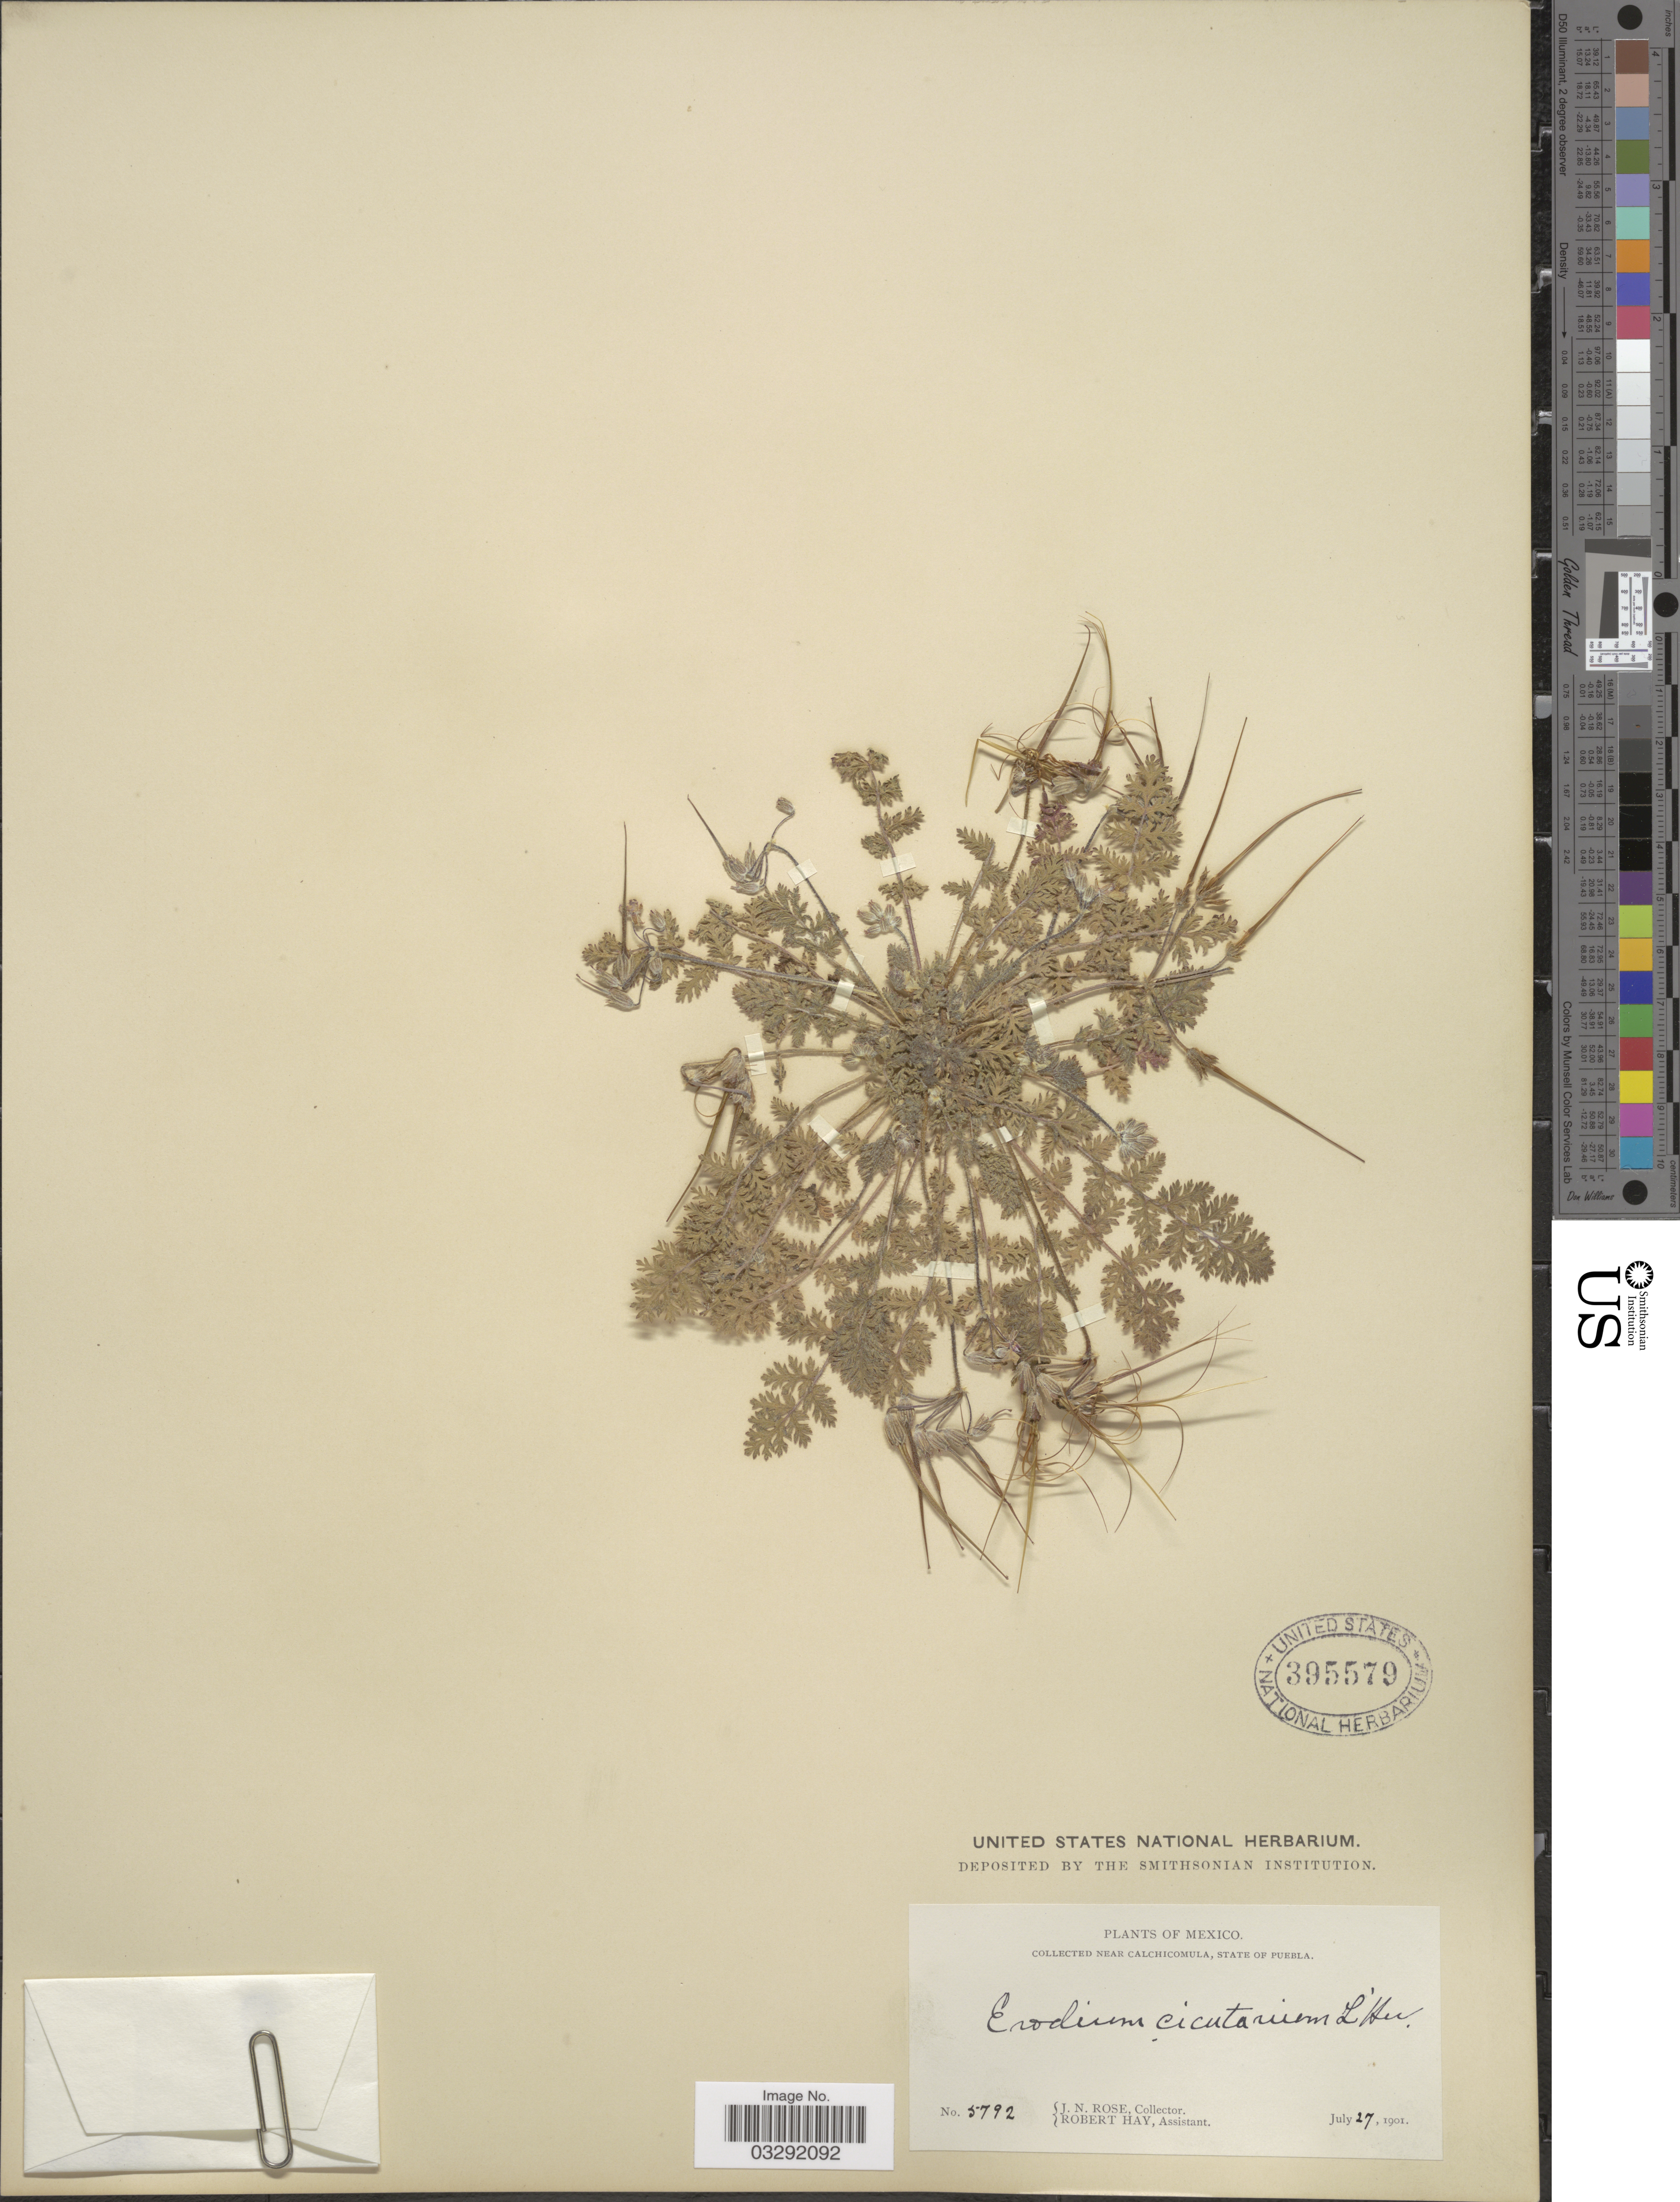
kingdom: Plantae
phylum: Tracheophyta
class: Magnoliopsida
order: Geraniales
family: Geraniaceae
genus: Erodium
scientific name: Erodium cicutarium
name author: (L.) L'Hér.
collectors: J. N. Rose & R. Hay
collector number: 5792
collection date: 1901-07-27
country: Mexico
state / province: Puebla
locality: Near Calchicomula.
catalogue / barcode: US 395579